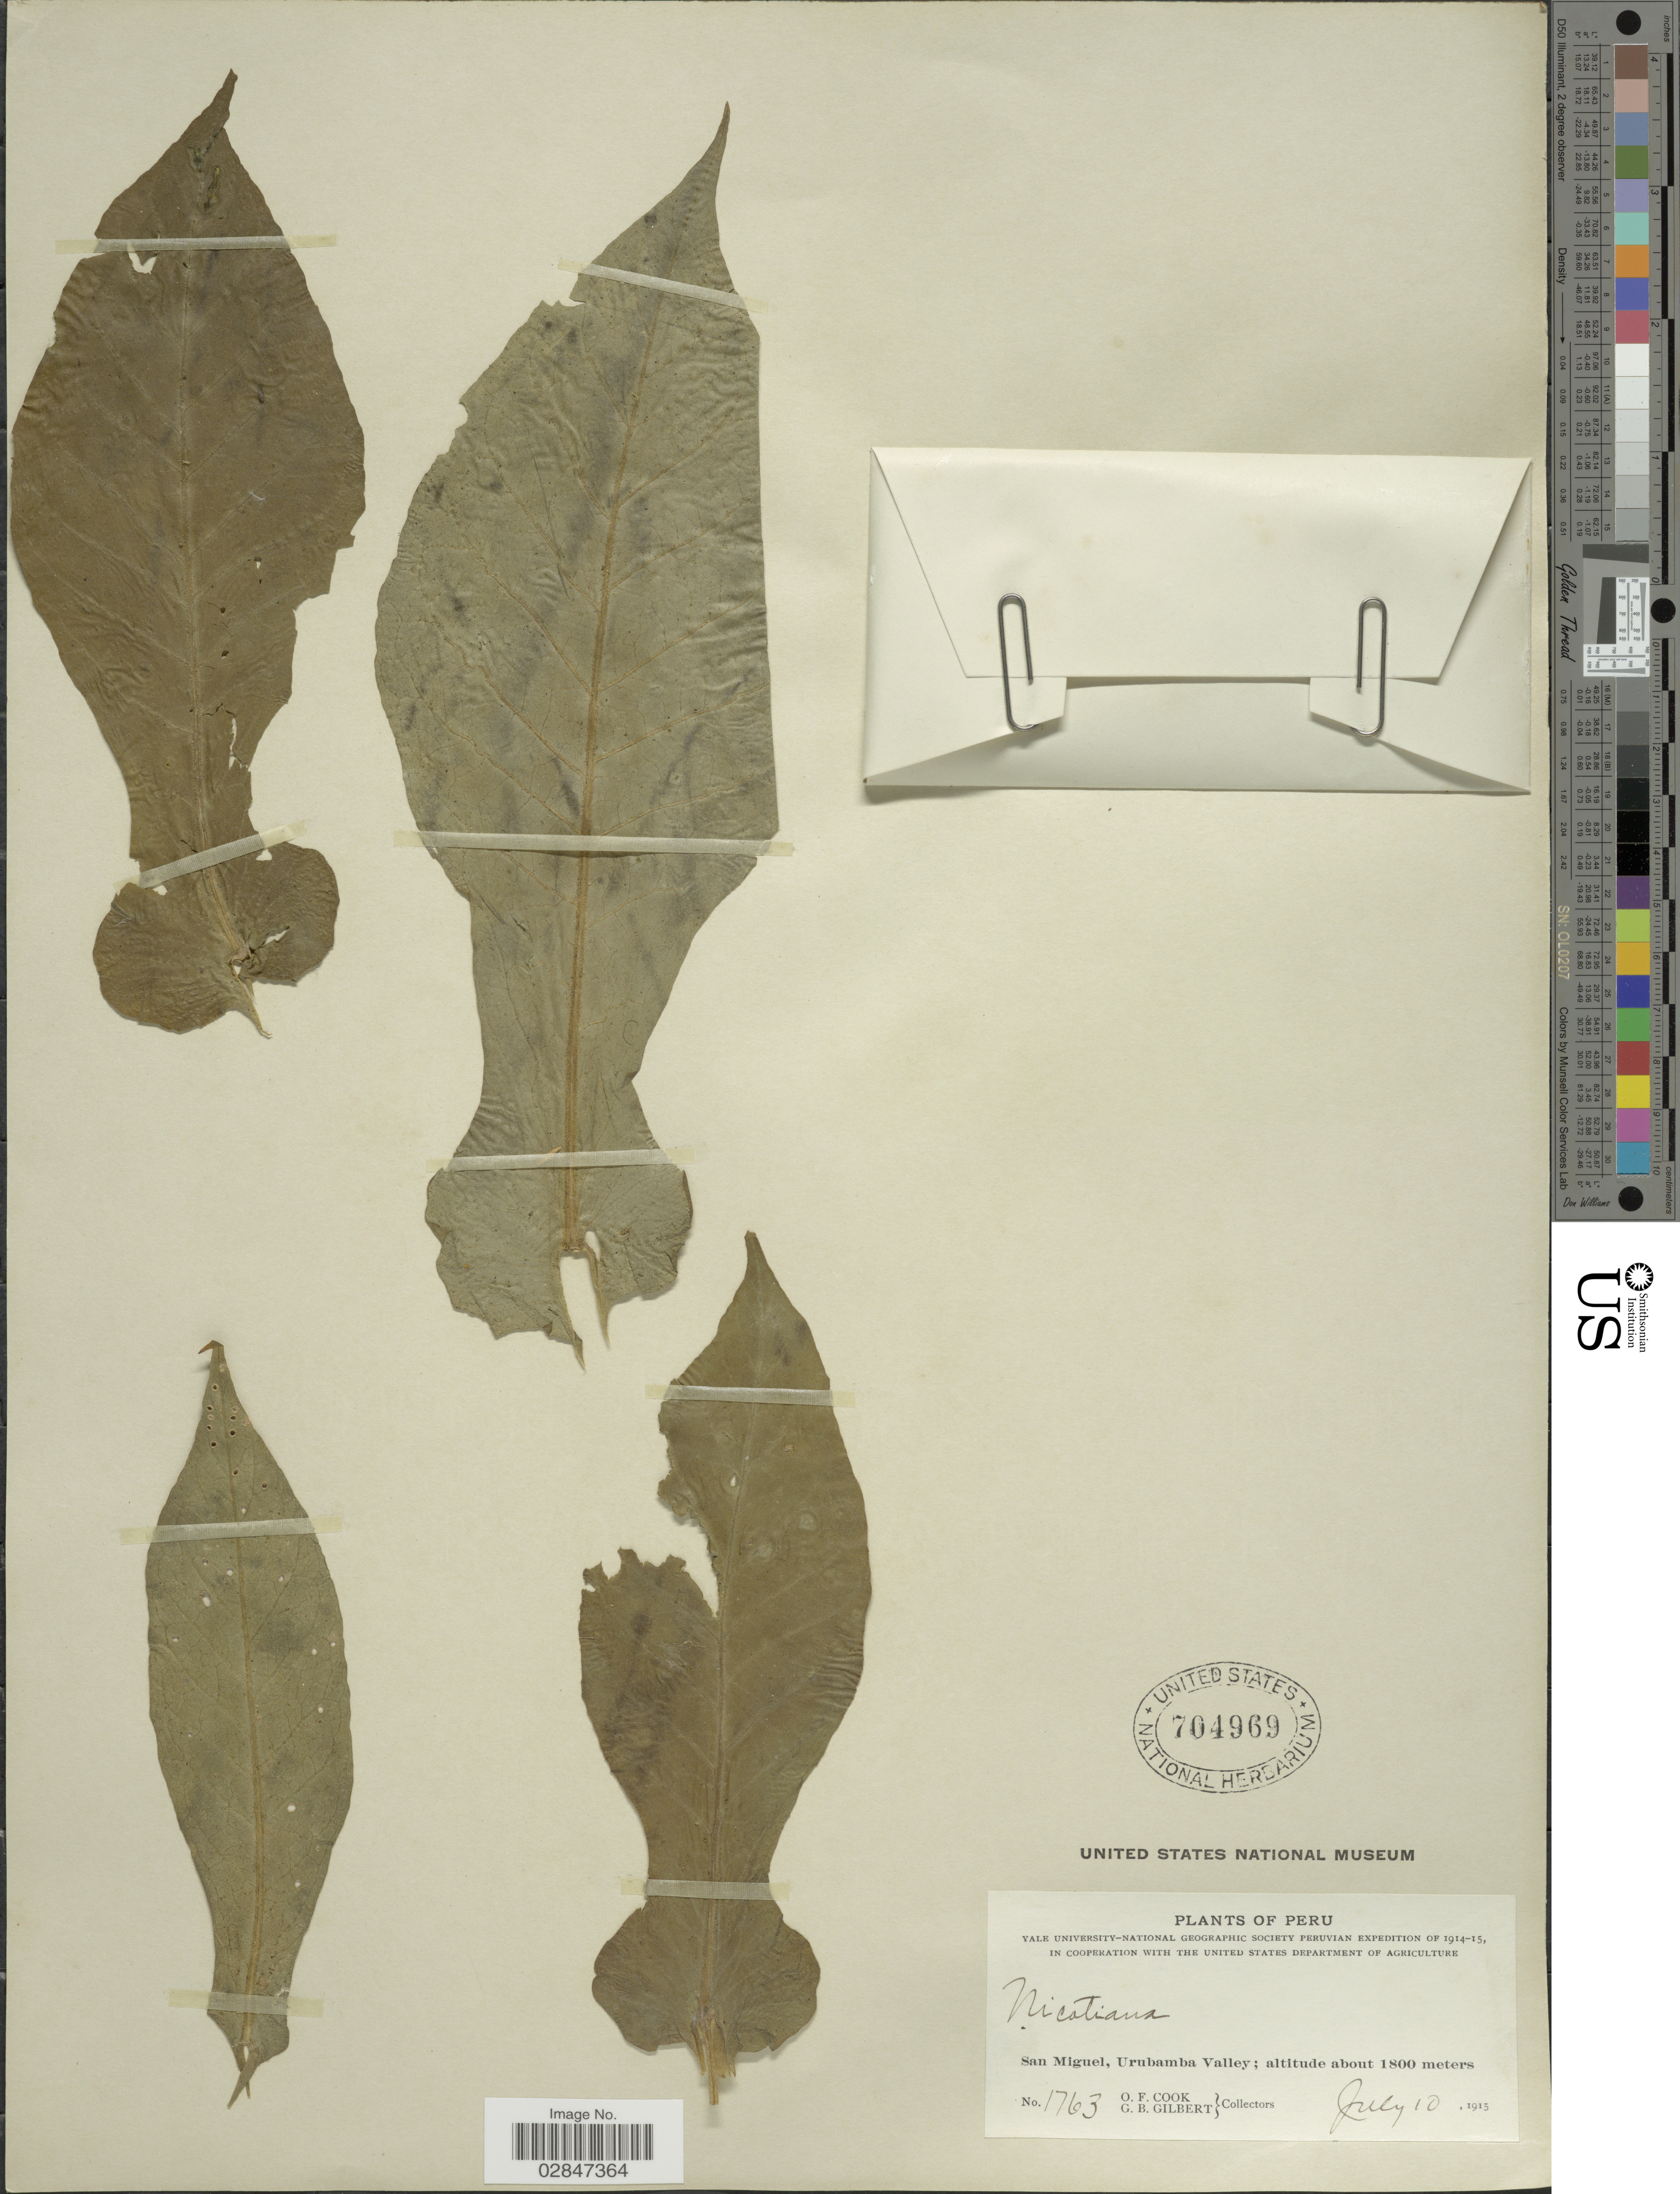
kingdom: Plantae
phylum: Tracheophyta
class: Magnoliopsida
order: Solanales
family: Solanaceae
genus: Nicotiana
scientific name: Nicotiana tabacum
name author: L.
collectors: O. F. Cook & G. B. Gilbert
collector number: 1763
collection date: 1915-07-10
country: Peru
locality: San Miguel, Urubamba Valley.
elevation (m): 1800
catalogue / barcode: US 704969